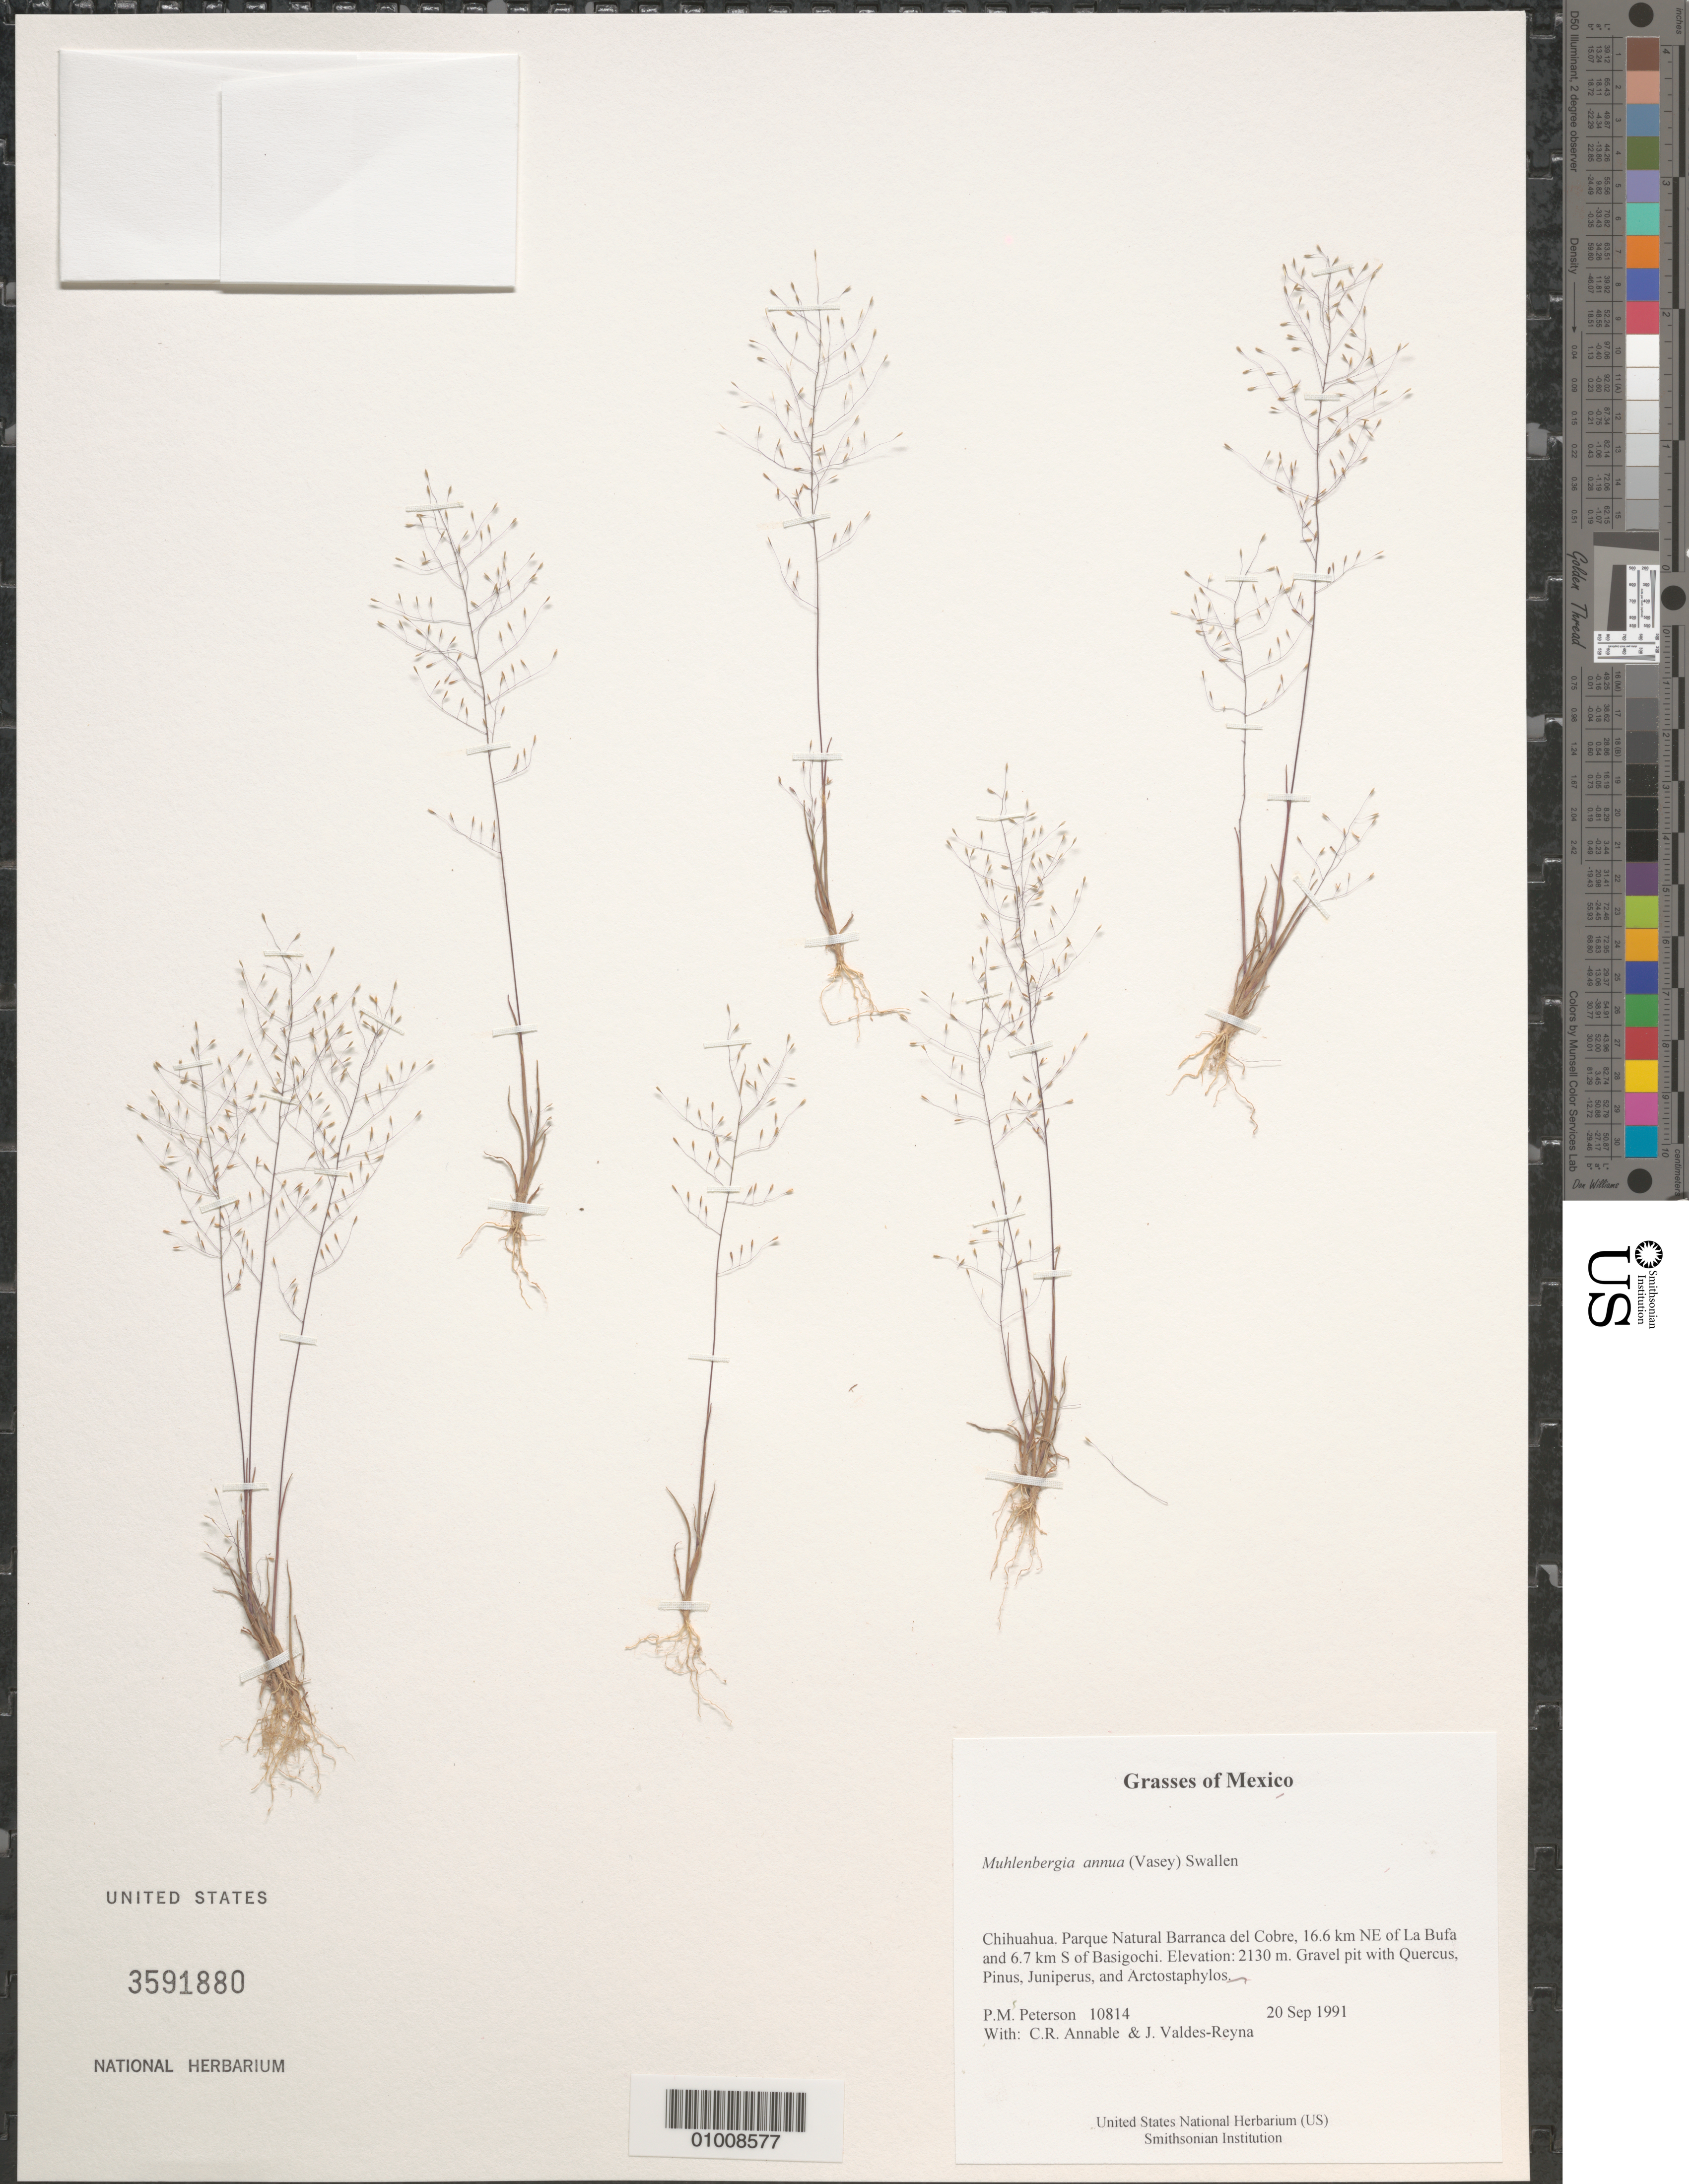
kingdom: Plantae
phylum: Tracheophyta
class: Liliopsida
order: Poales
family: Poaceae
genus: Muhlenbergia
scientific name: Muhlenbergia annua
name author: (Vasey) Swallen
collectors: P. M. Peterson, C. R. Annable & J. Valdés-Reyna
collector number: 10814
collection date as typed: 20 Sep 1991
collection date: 1991-09-20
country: Mexico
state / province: Chihuahua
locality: Parque Natural Barranca del Cobre, 16.6 km NE of La Bufa and 6.7 km S of Basigochi.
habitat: Gravel pit with Quercus, Pinus, Juniperus, and Arctostaphylos.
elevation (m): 2130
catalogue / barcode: US 3591880